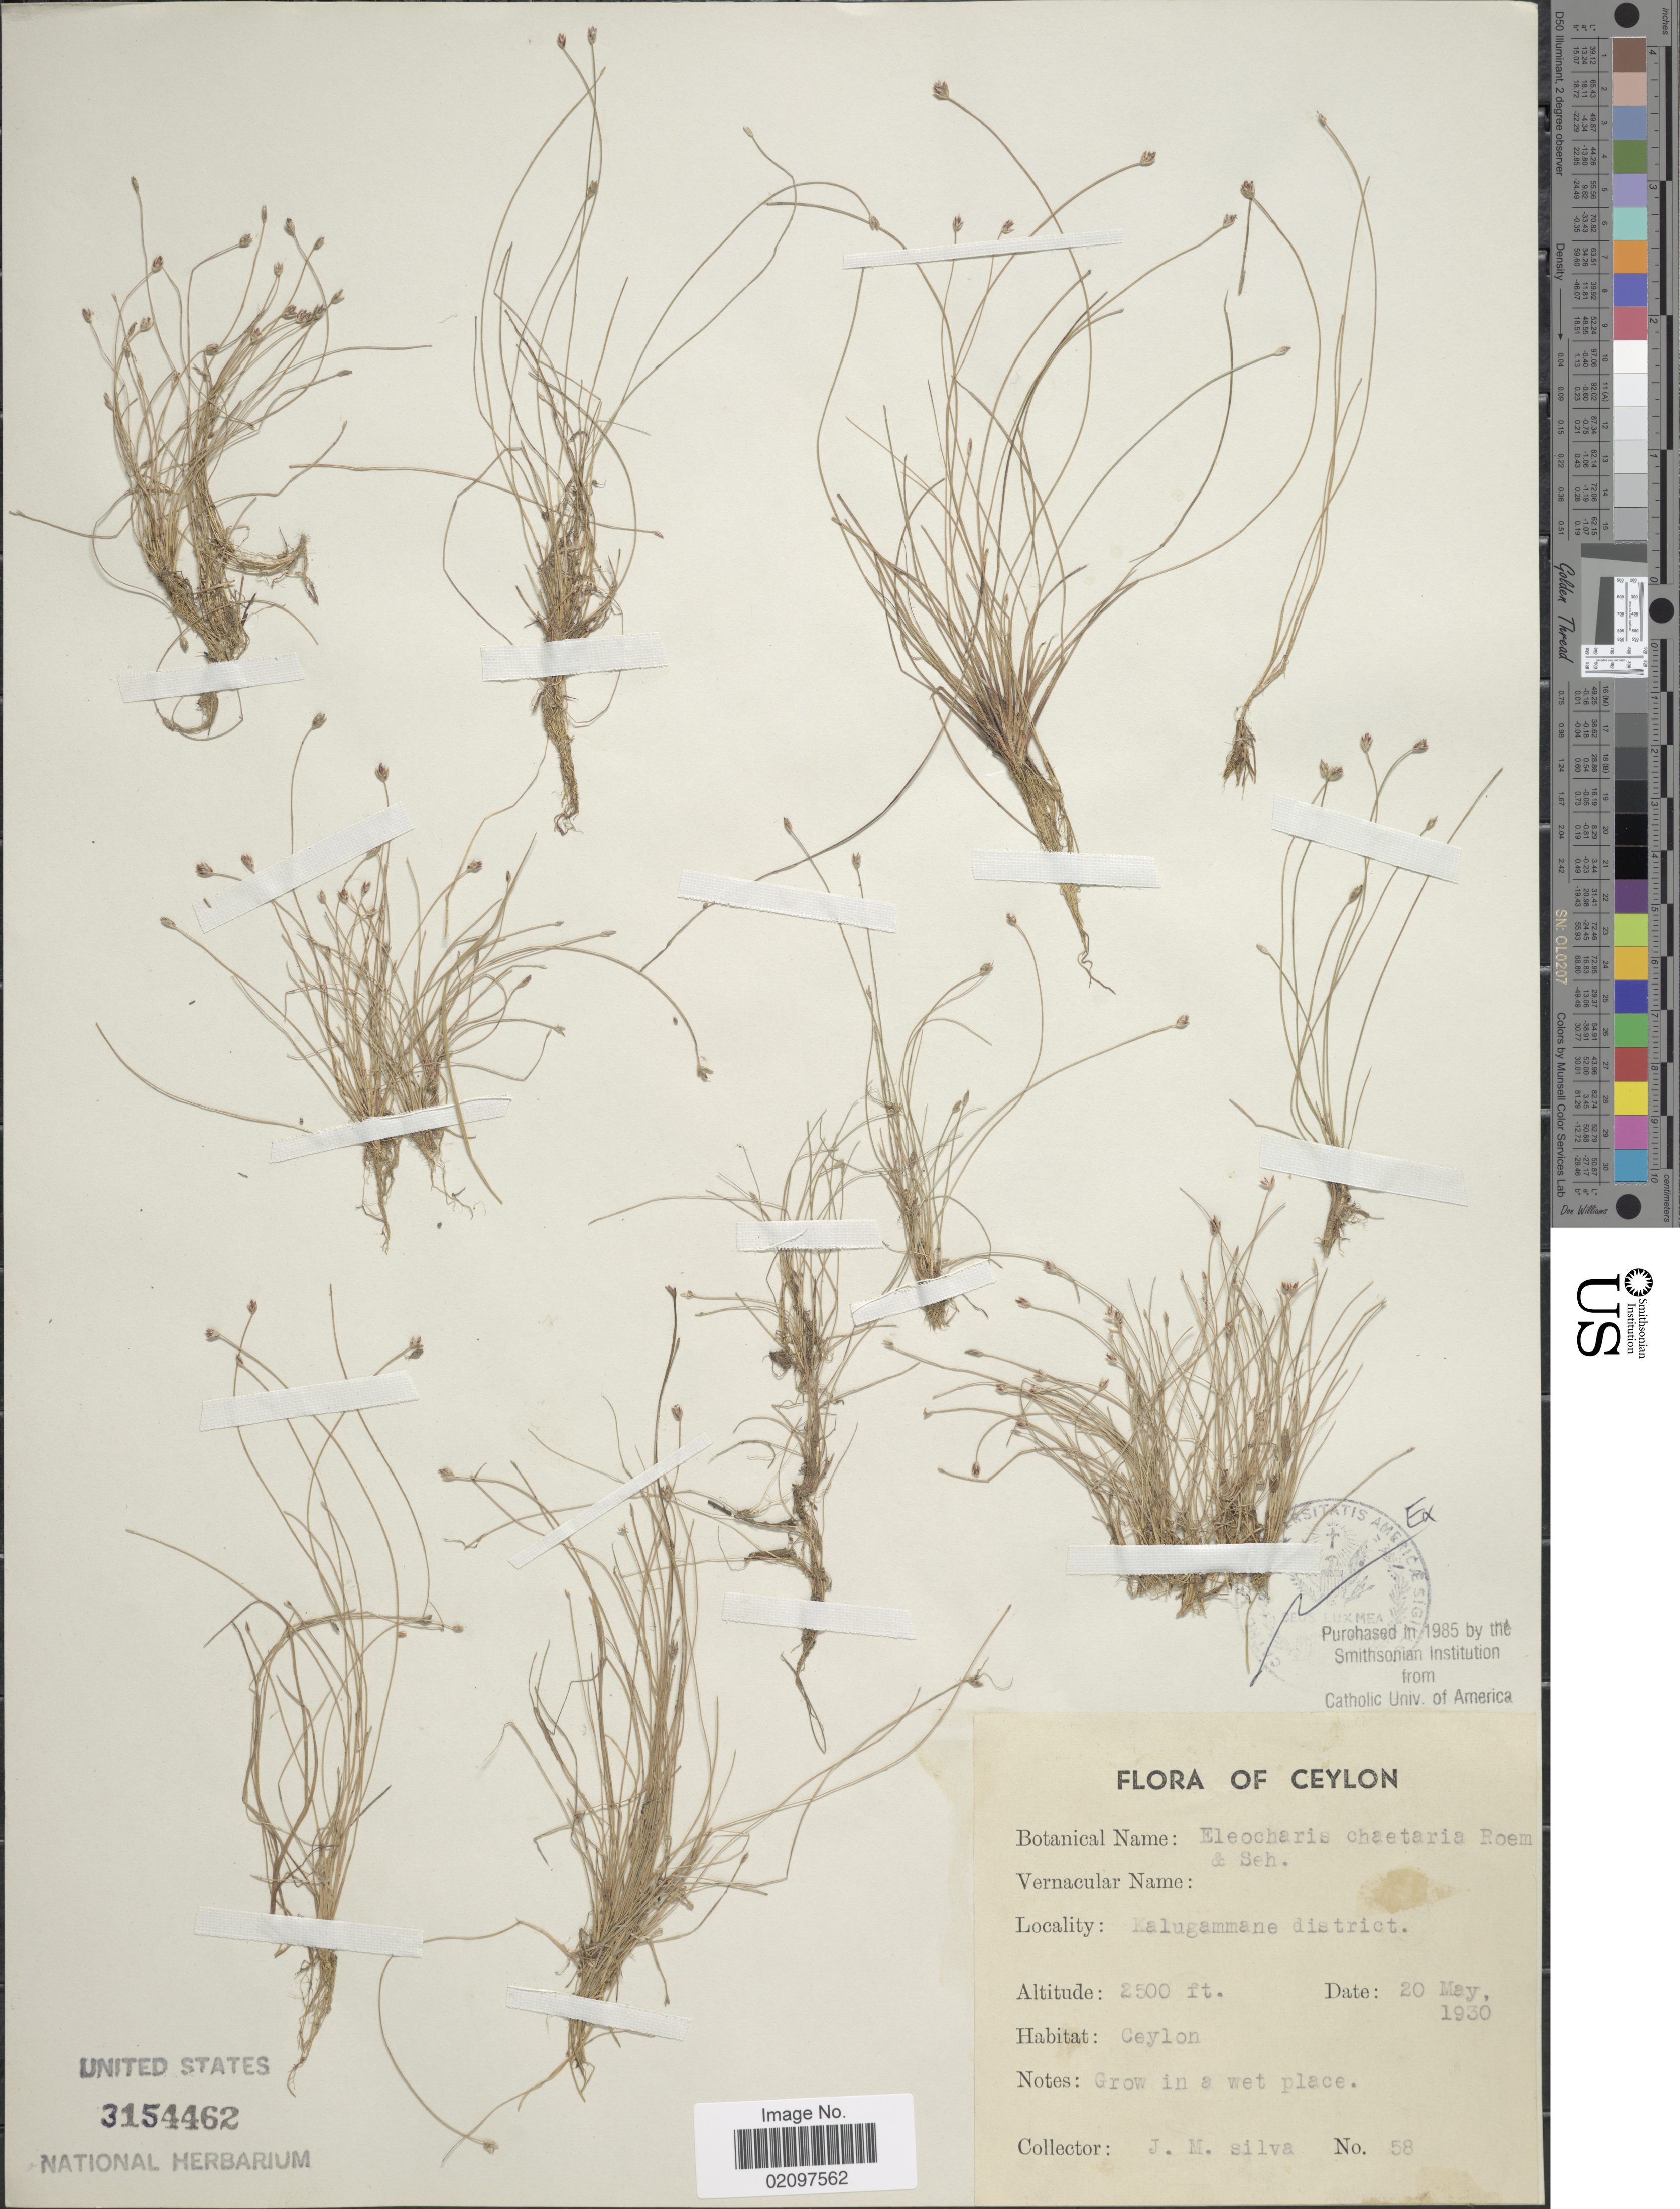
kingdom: Plantae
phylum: Tracheophyta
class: Liliopsida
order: Poales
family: Cyperaceae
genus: Eleocharis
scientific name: Eleocharis retroflexa subsp. chaetaria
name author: (Roem. & Schult.) T. Koyama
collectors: J. M. Silva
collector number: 58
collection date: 1930-05-20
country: Sri Lanka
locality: Kalugammane district, Ceylon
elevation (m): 762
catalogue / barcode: US 3154462